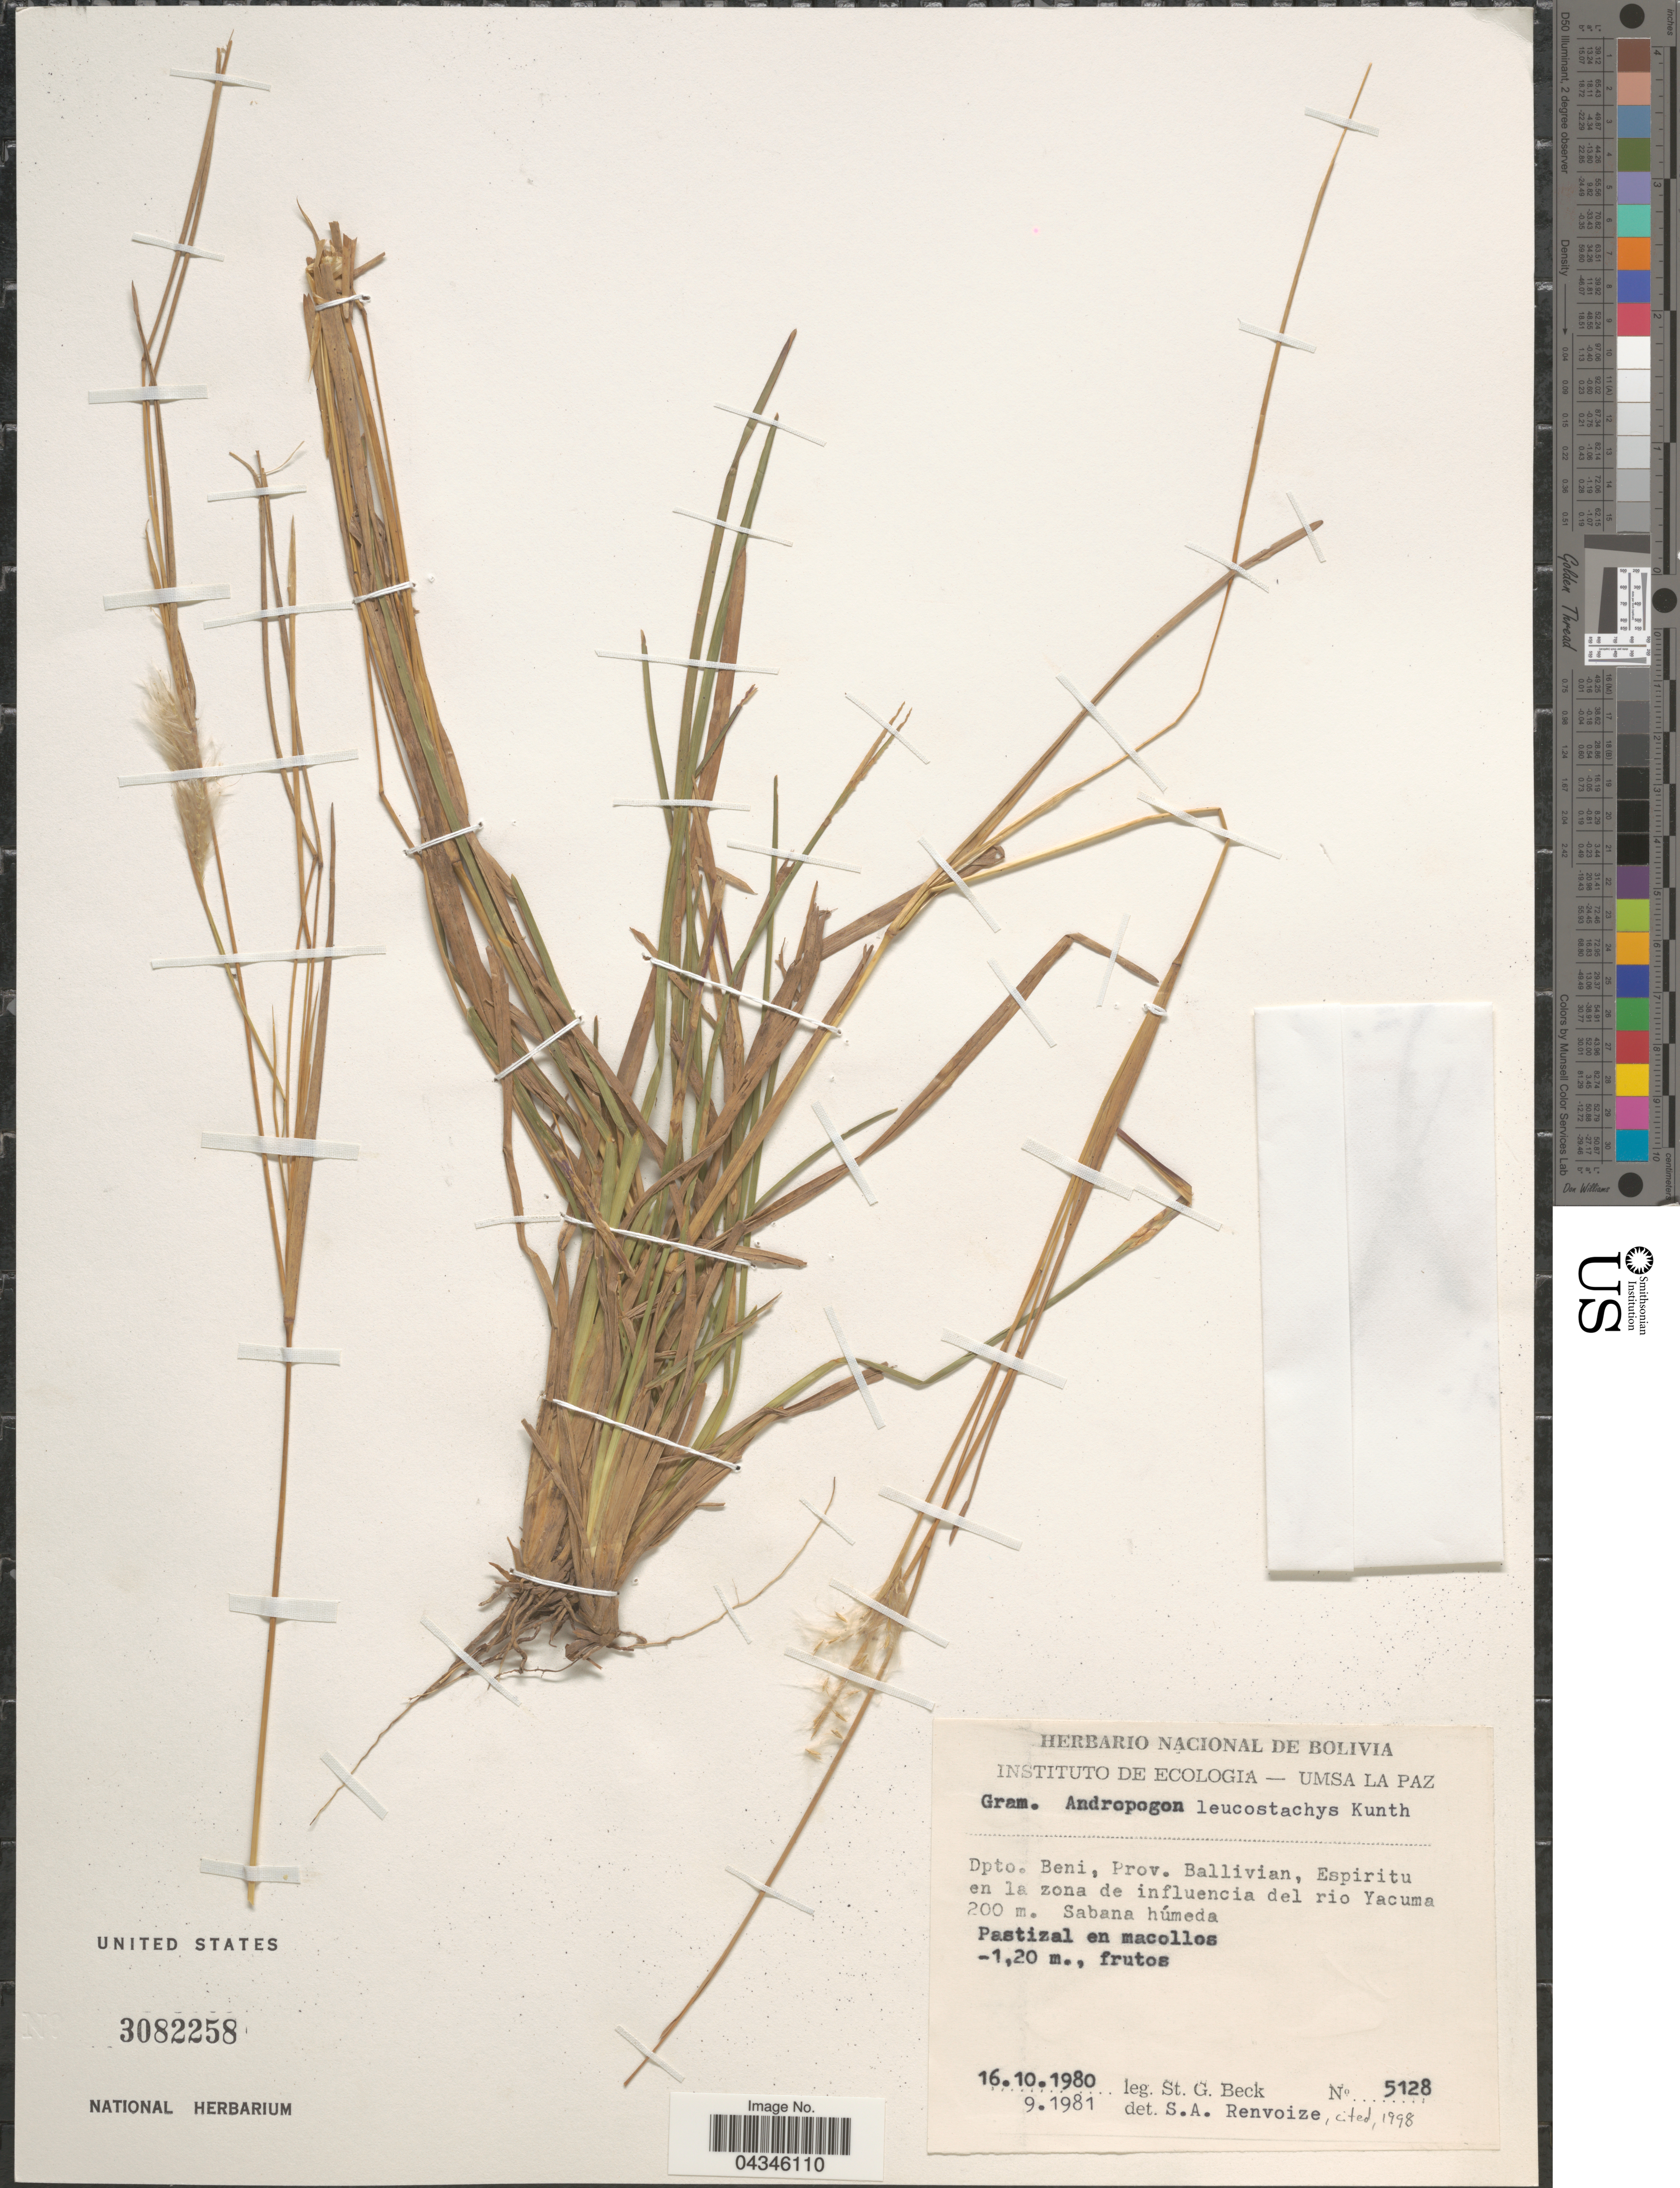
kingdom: Plantae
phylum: Tracheophyta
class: Liliopsida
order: Poales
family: Poaceae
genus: Andropogon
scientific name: Andropogon leucostachyus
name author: Kunth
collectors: S. G. Beck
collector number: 5128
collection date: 1980-10-16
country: Bolivia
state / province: Beni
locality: Dpto. Beni, Prov. Ballivian, Espiritu en la zona de influencia del rio Yacuma.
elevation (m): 200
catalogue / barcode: US 3082258